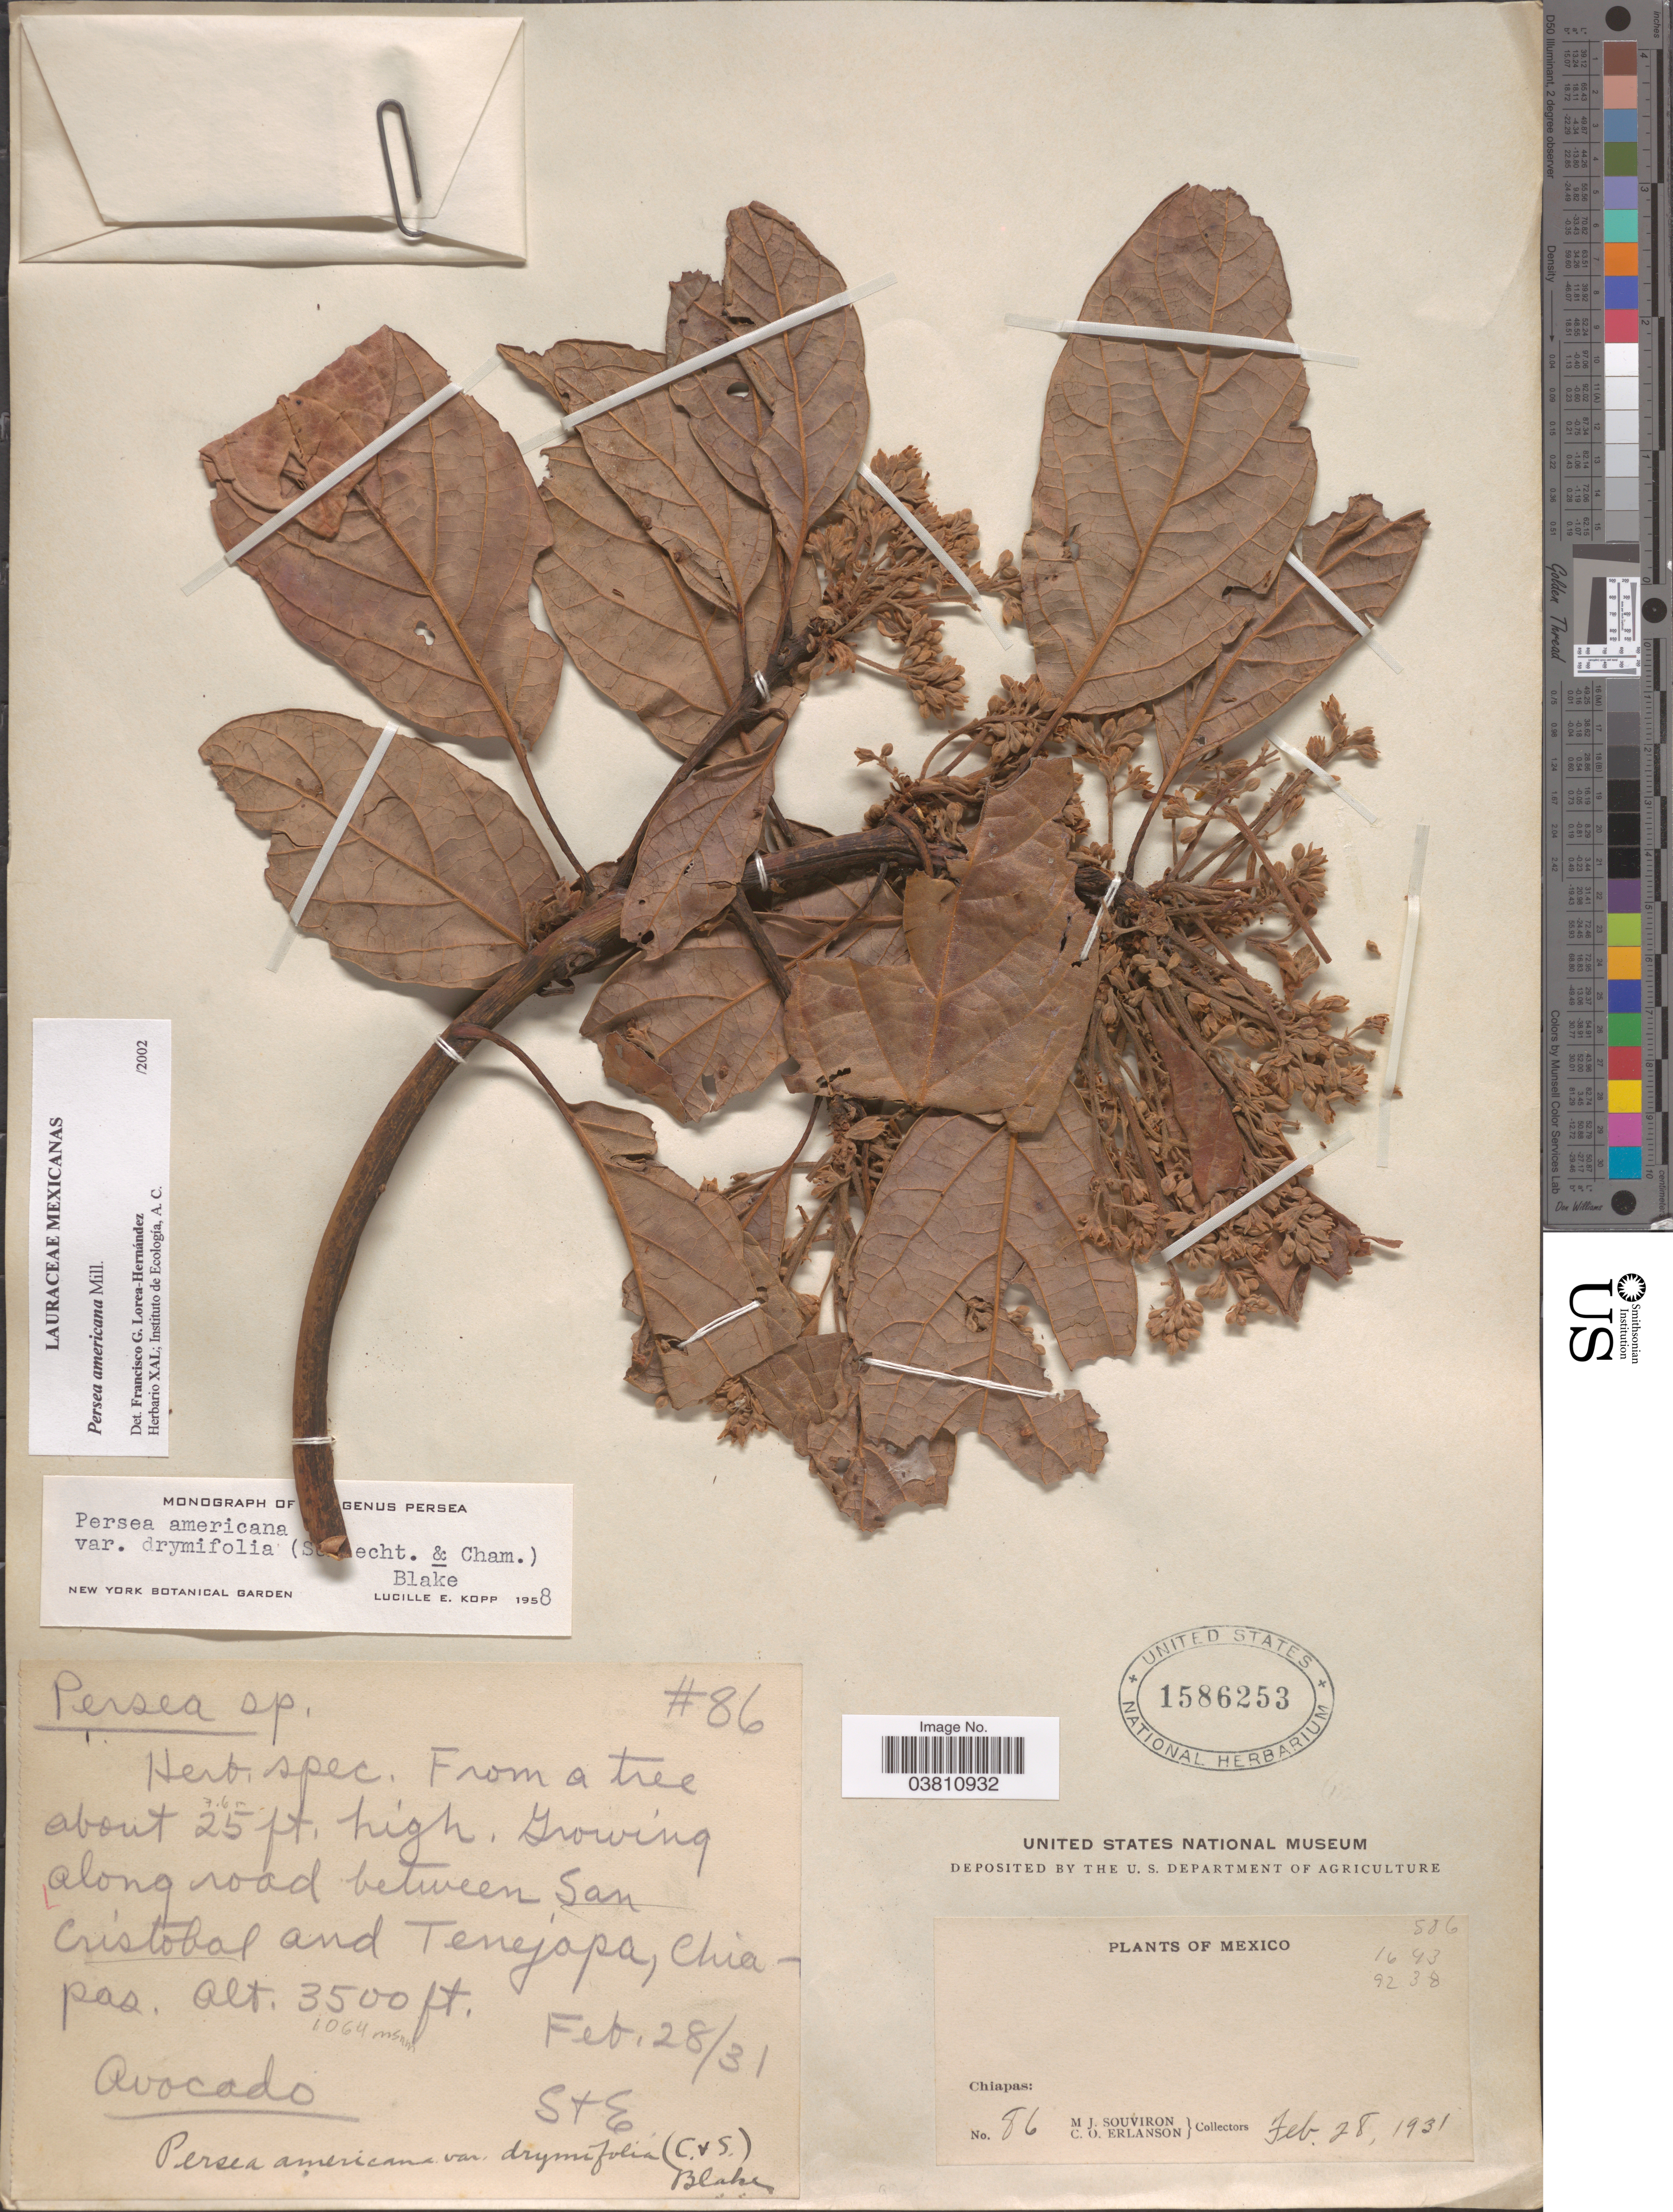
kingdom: Plantae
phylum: Tracheophyta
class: Magnoliopsida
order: Laurales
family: Lauraceae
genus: Persea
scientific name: Persea americana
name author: Mill.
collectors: M. J. Souviron & C. O. Erlanson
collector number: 86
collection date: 1931-02-28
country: Mexico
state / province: Chiapas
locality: Along road between San Cristobal and Tenejapa.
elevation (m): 1067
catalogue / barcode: US 1586253